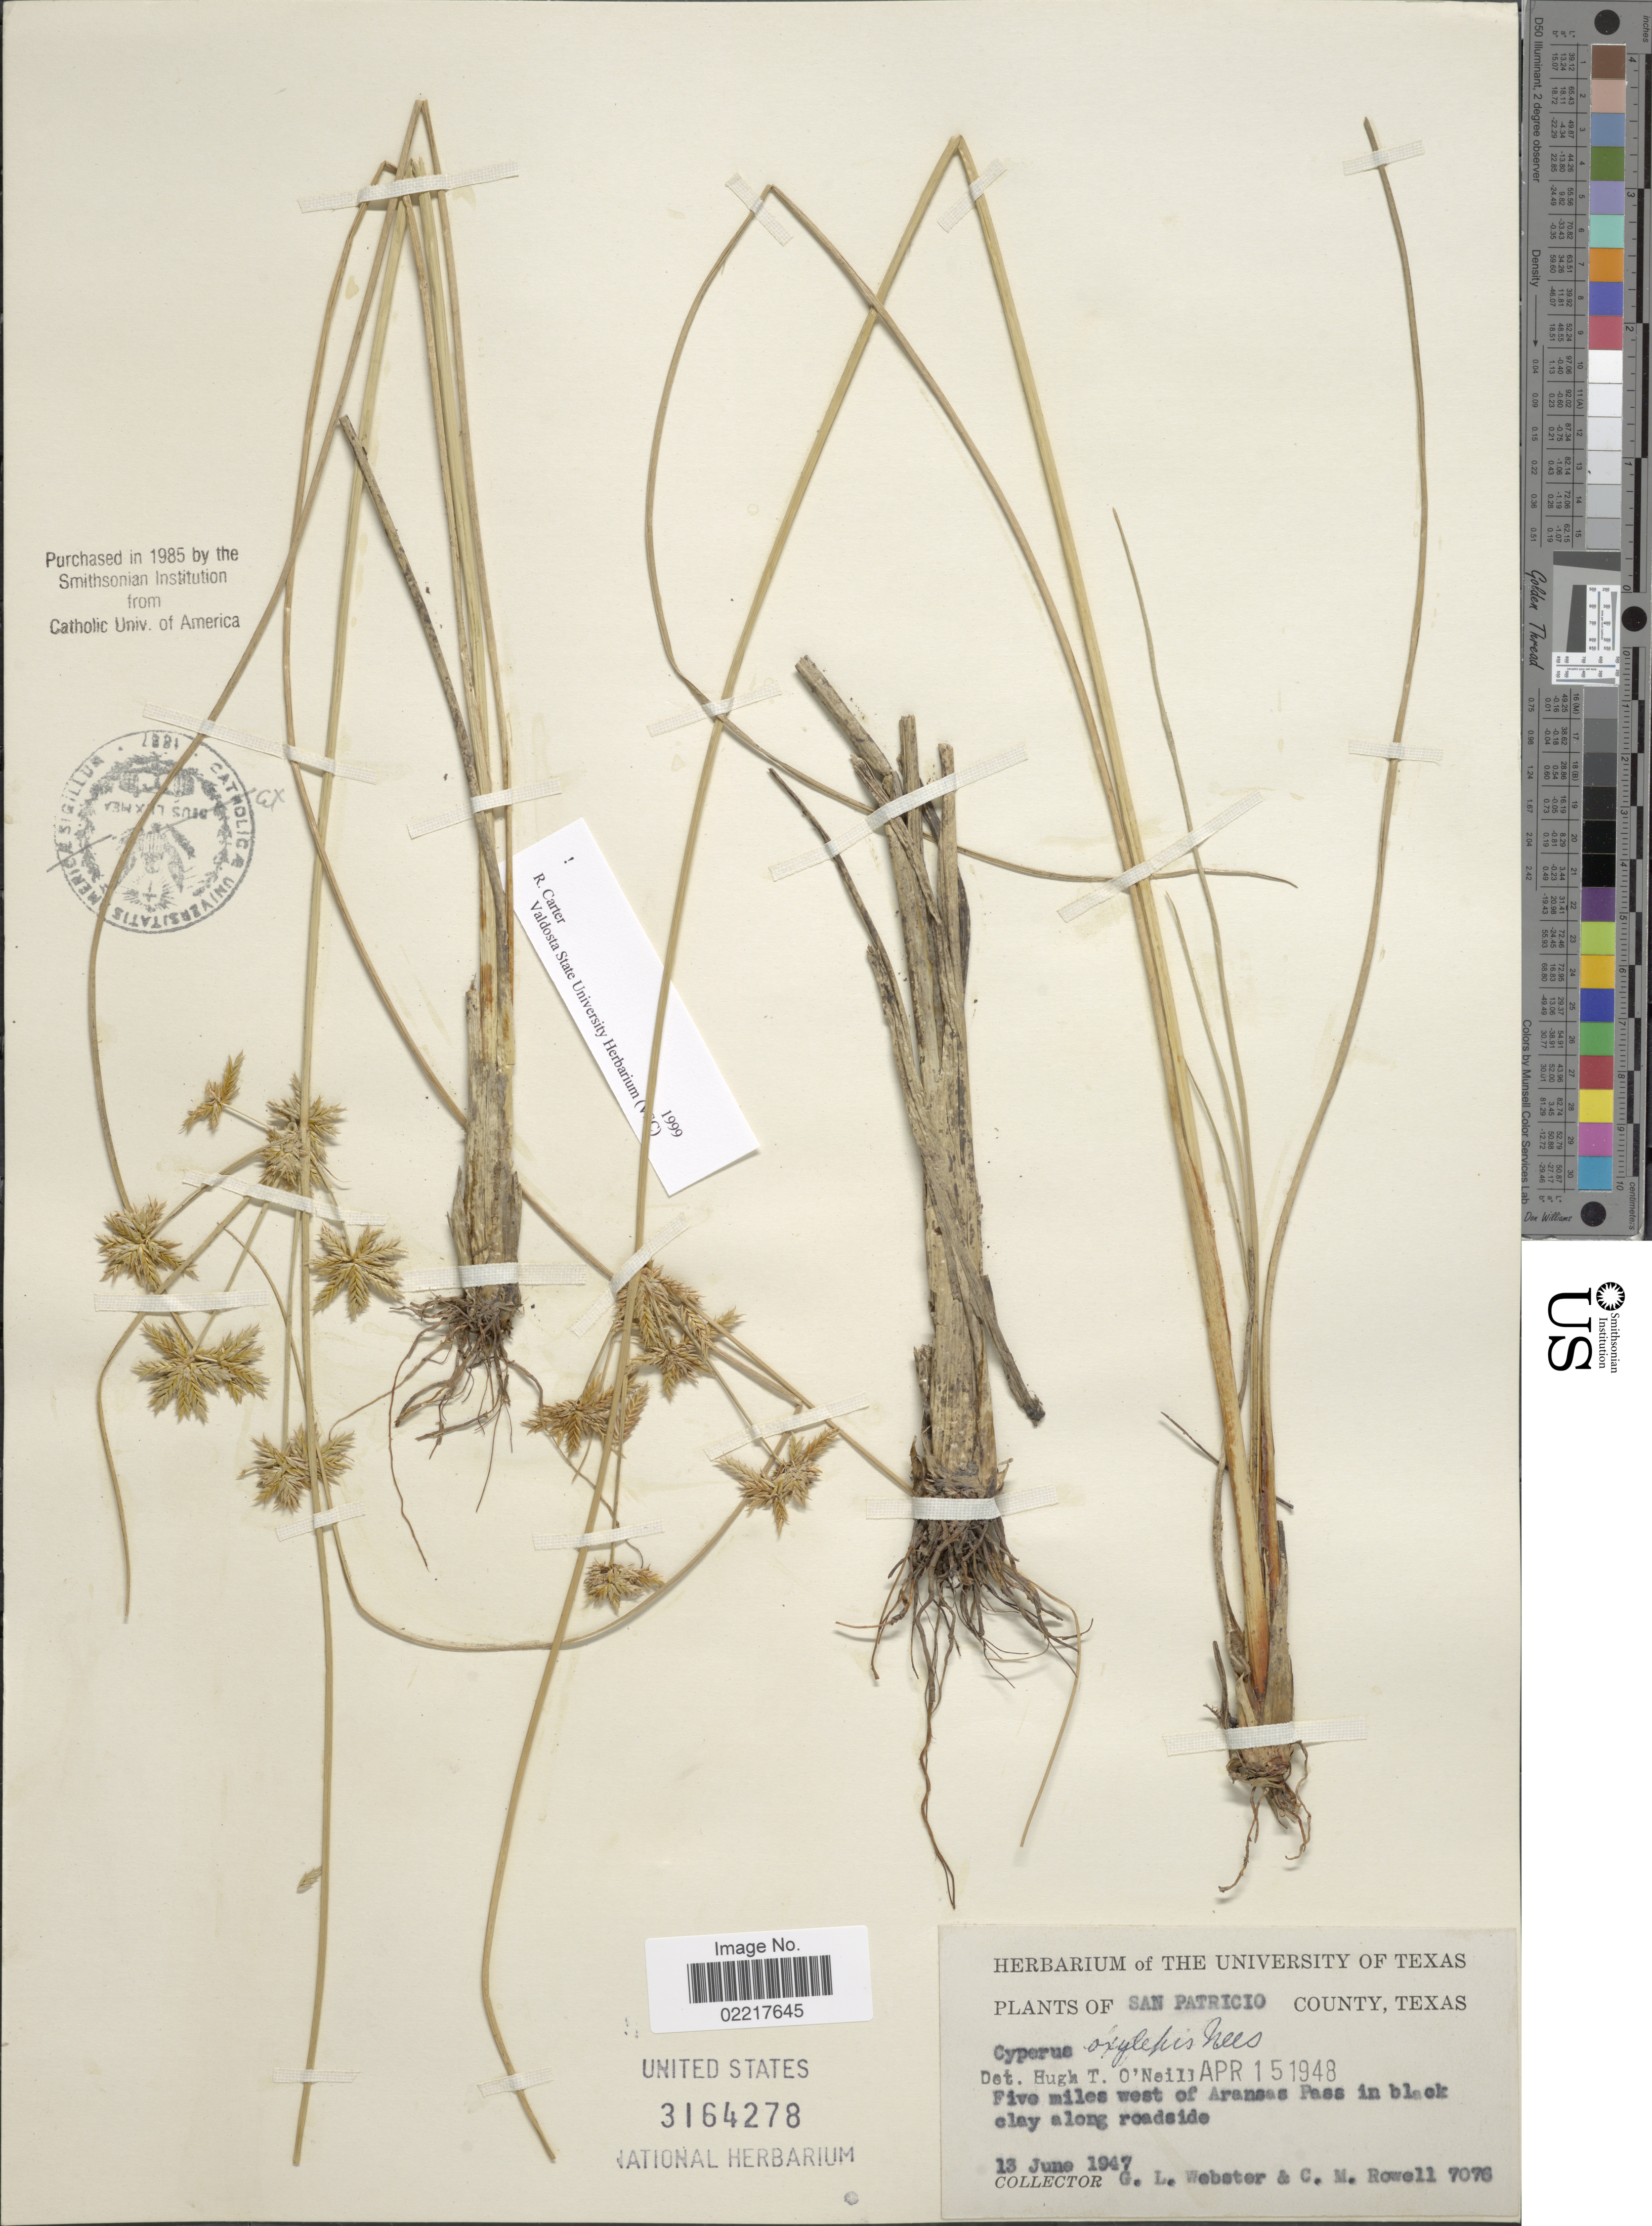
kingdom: Plantae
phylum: Tracheophyta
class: Liliopsida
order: Poales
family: Cyperaceae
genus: Cyperus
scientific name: Cyperus oxylepis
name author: Nees ex Steud.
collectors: G. L. Webster & C. M. Rowell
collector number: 7076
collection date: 1947-06-13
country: United States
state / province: Texas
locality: San Patricio County, Five Miles west of Aransas Pass in black clay along roadside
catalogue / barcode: US 3164278